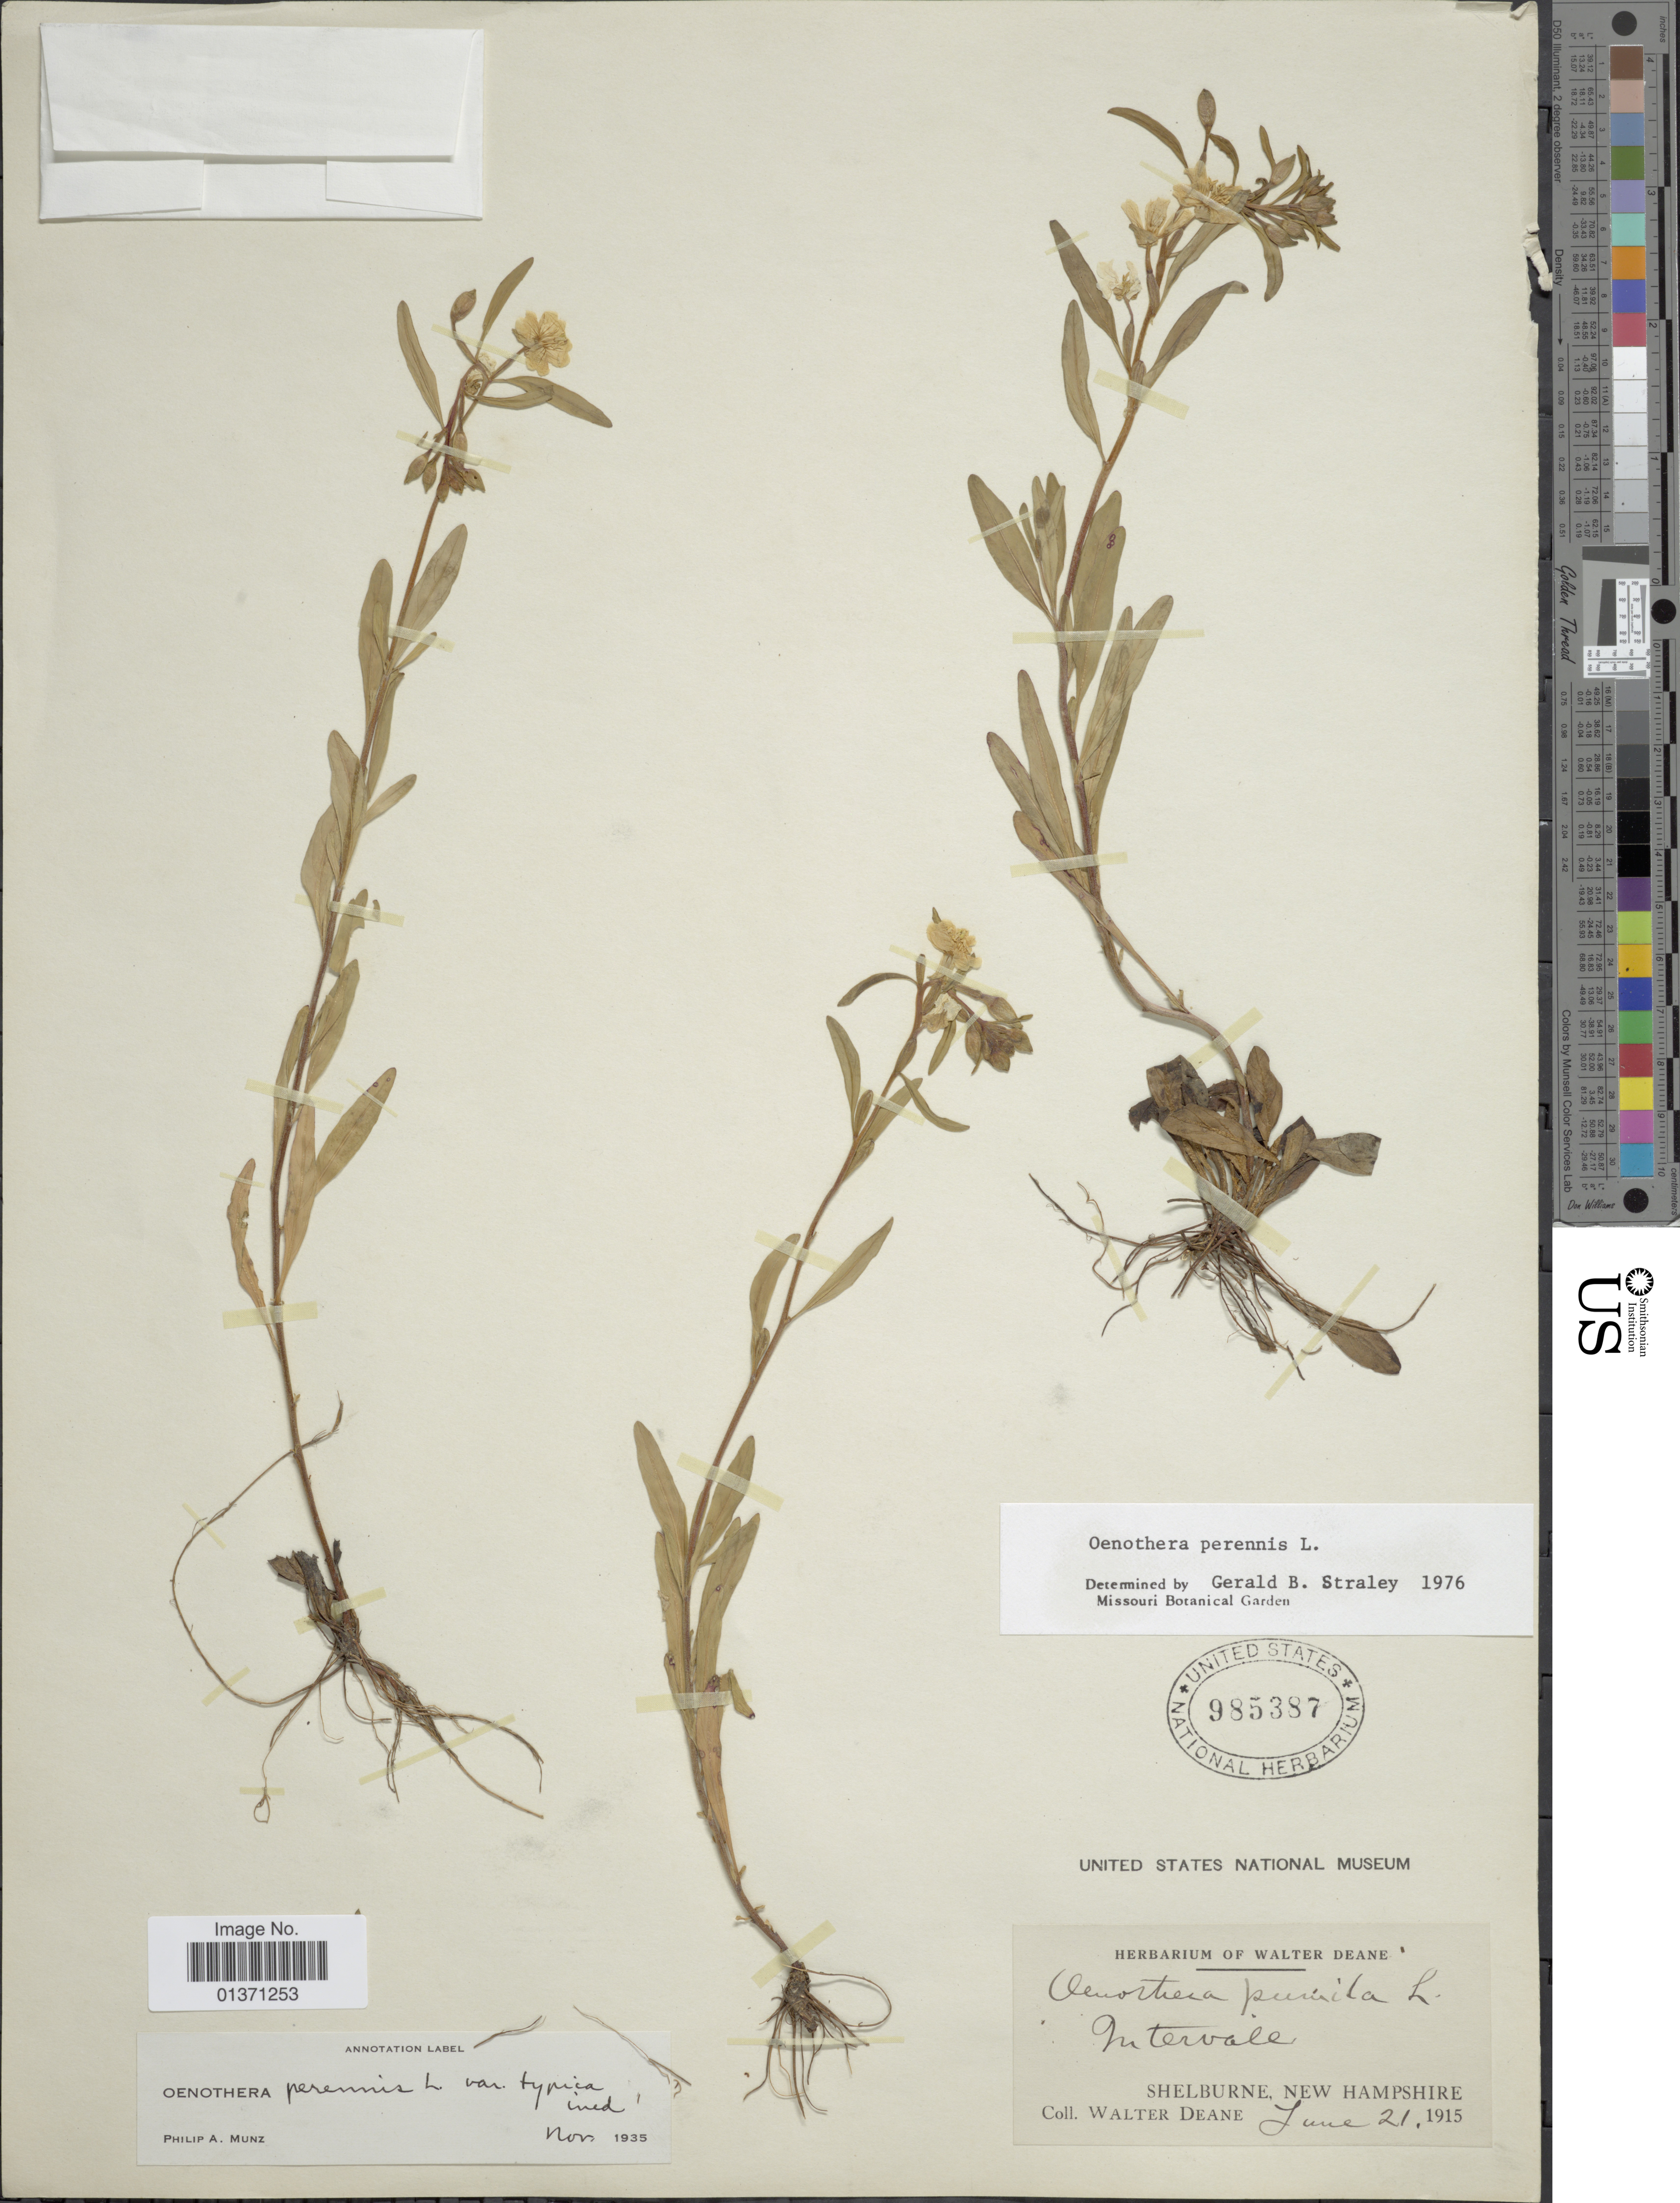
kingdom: Plantae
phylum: Tracheophyta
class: Magnoliopsida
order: Myrtales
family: Onagraceae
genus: Oenothera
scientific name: Oenothera perennis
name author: L.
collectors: W. Deane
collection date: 1915-06-21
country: United States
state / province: New Hampshire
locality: Intervall, Shelburne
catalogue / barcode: US 985387